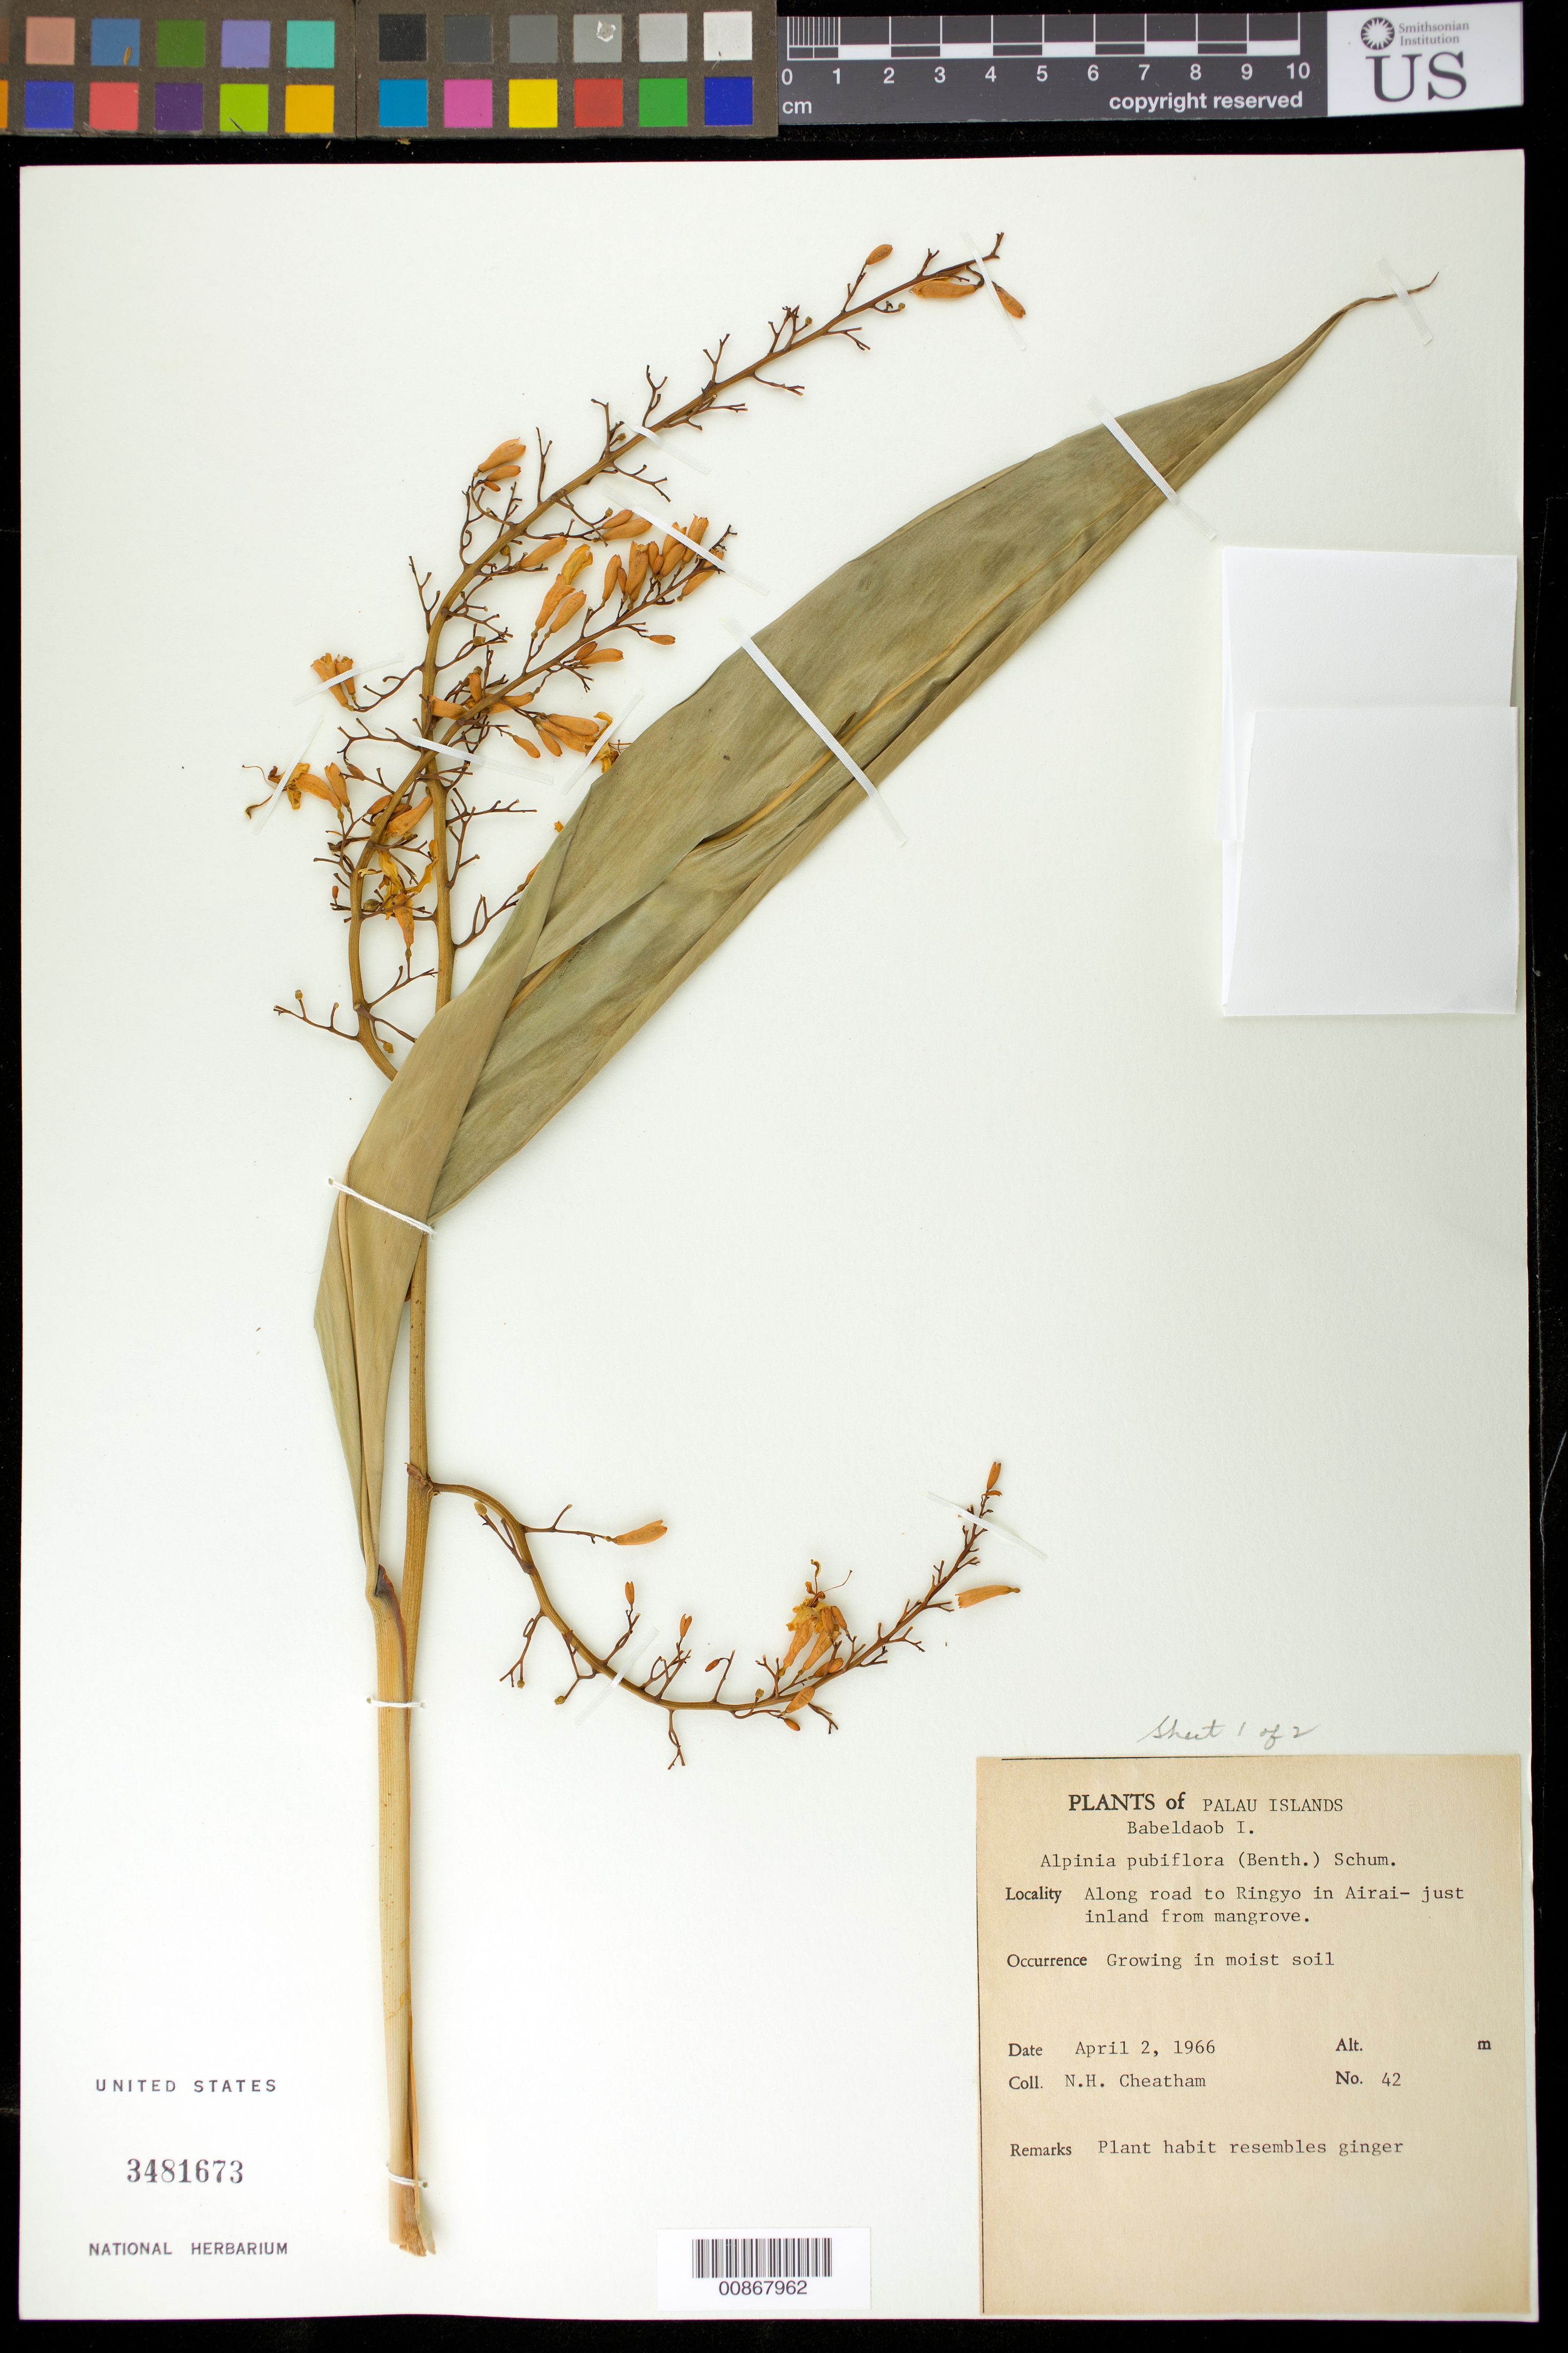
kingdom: Plantae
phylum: Tracheophyta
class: Liliopsida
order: Zingiberales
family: Zingiberaceae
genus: Alpinia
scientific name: Alpinia pubiflora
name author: (Benth.) K. Schum.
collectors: N. H. Cheatham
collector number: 42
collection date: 1996-04-02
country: Palau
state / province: Palau Islands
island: Babeldaob [Babelthuap]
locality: Along road to Ringyo in Airai, just inland from mangrove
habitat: Growing in moist soil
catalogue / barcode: US 3481673